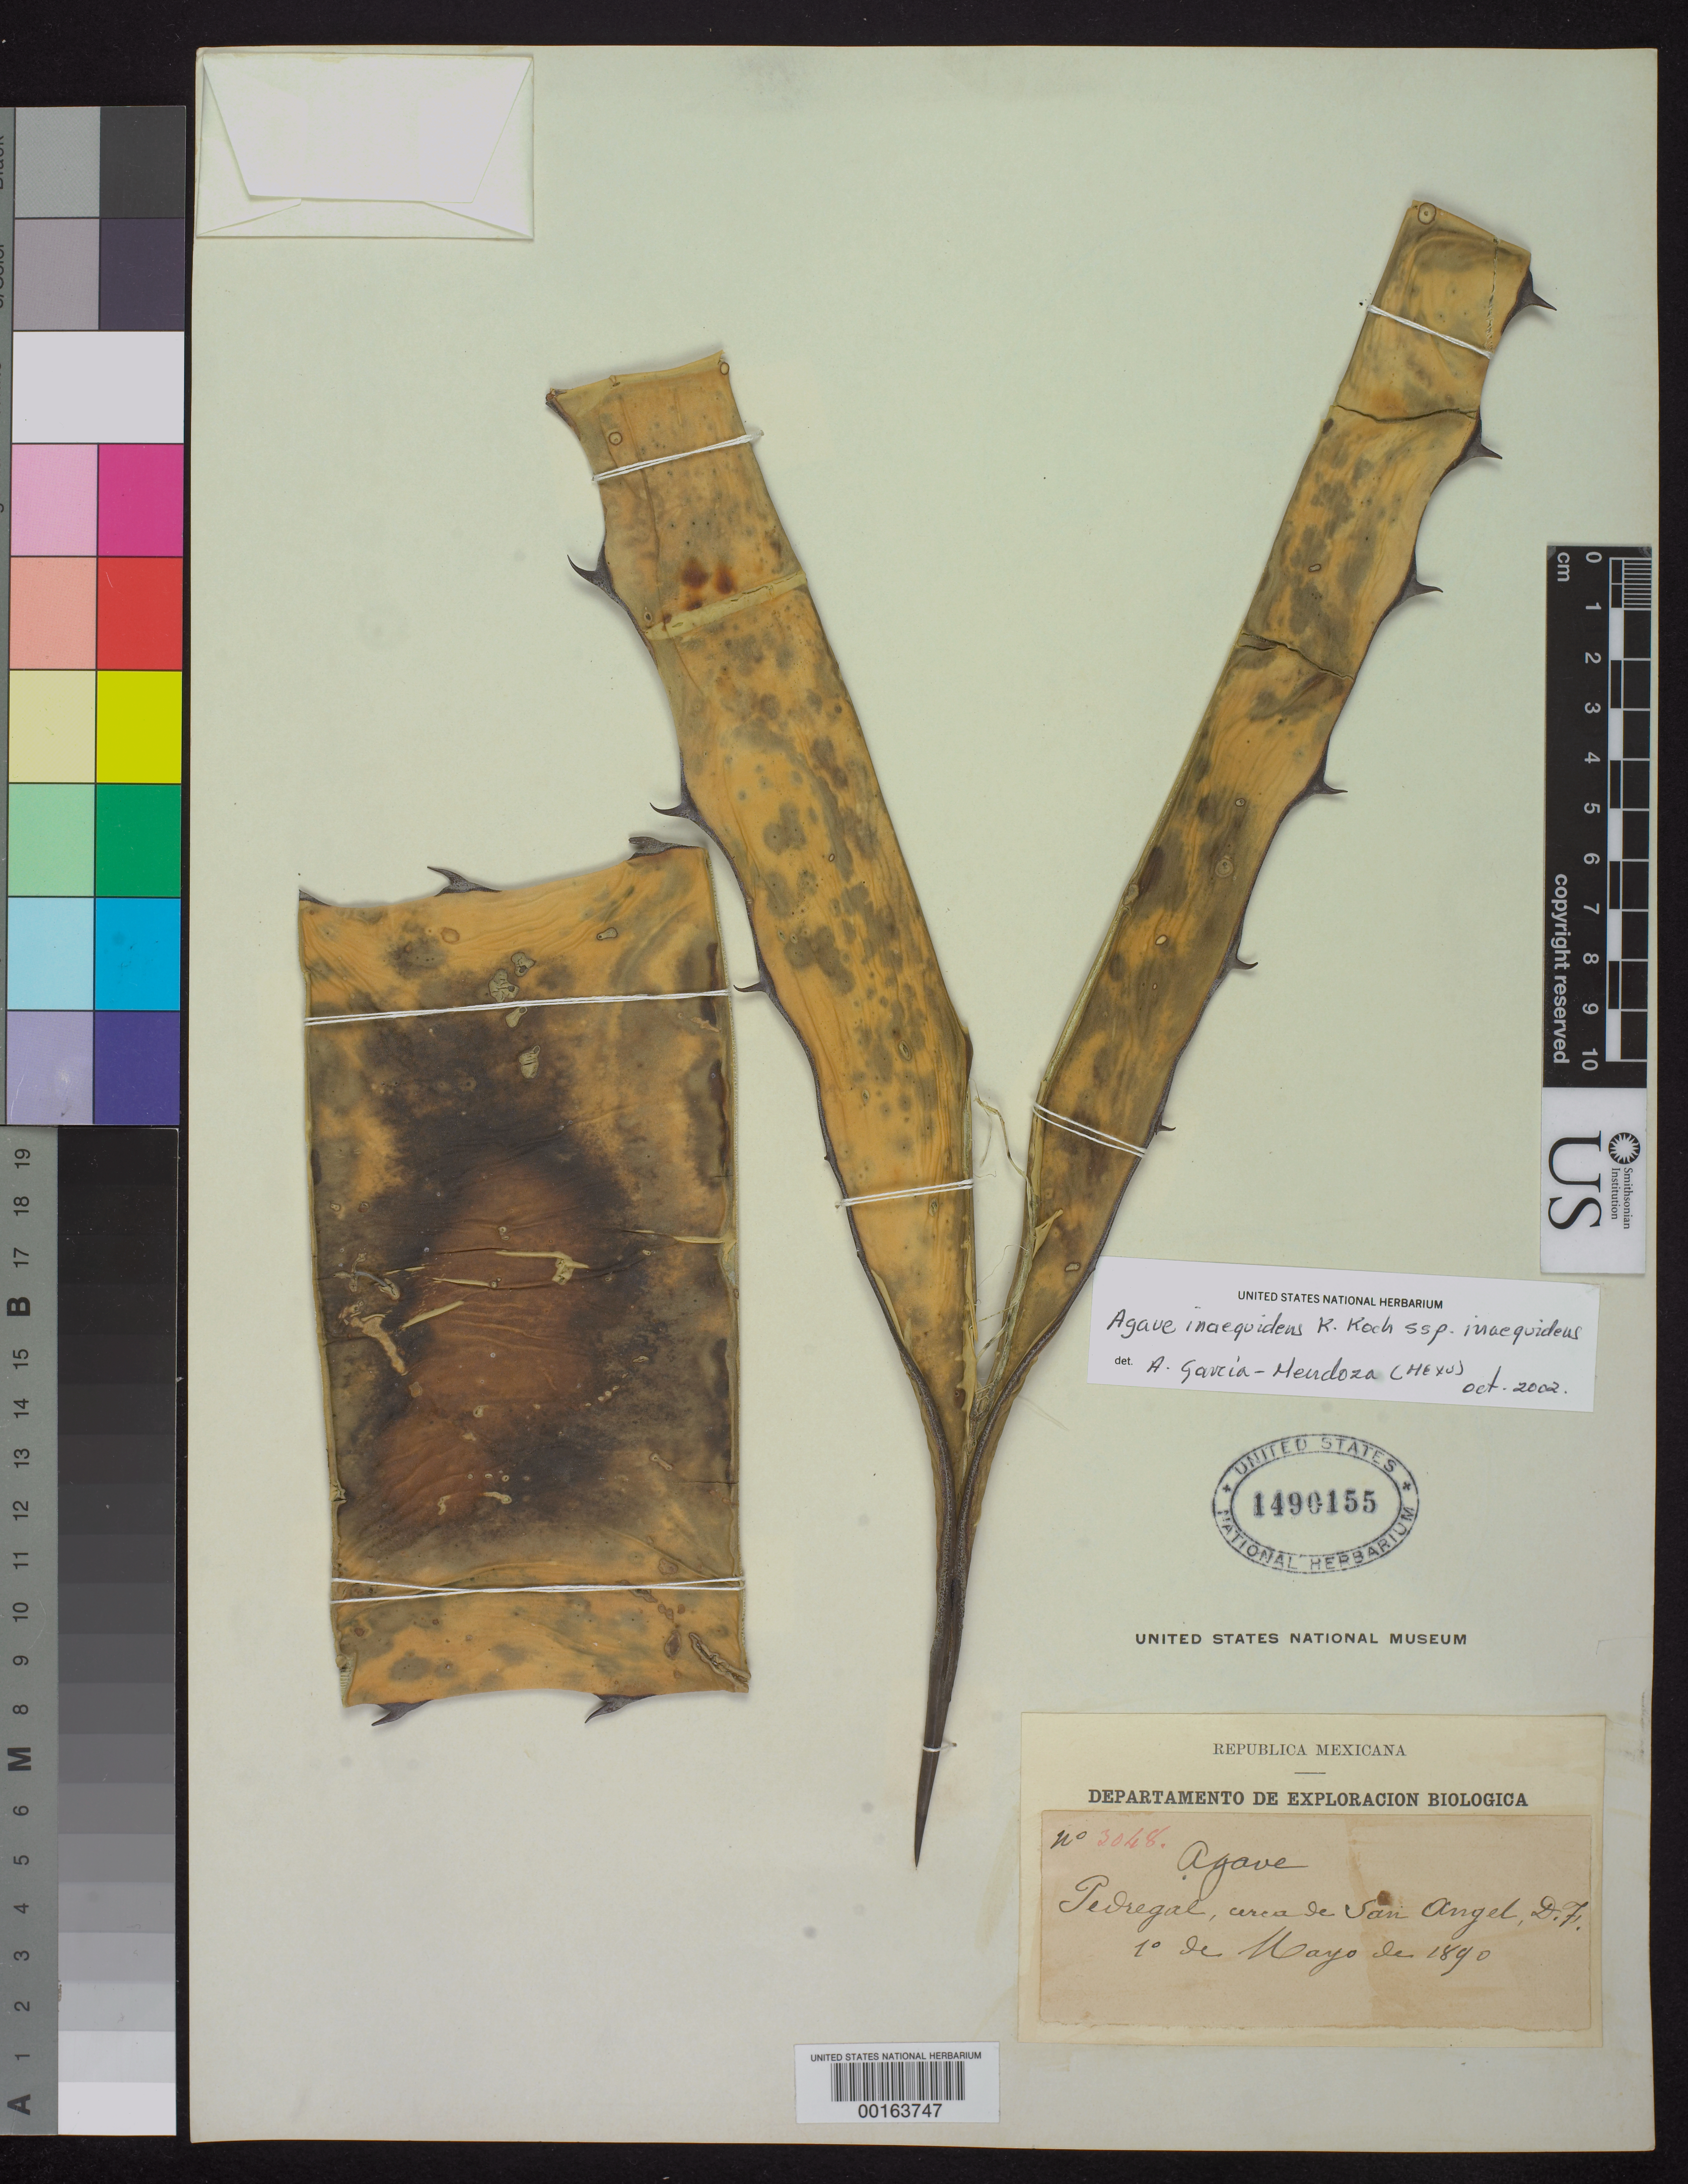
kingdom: Plantae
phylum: Tracheophyta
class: Liliopsida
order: Asparagales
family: Asparagaceae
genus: Agave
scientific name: Agave inaequidens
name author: K. Koch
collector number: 3048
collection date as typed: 10 May 1890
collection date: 1890-05-10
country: Mexico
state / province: Distrito Federal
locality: Pedregal de San Angel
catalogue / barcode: US 1490155